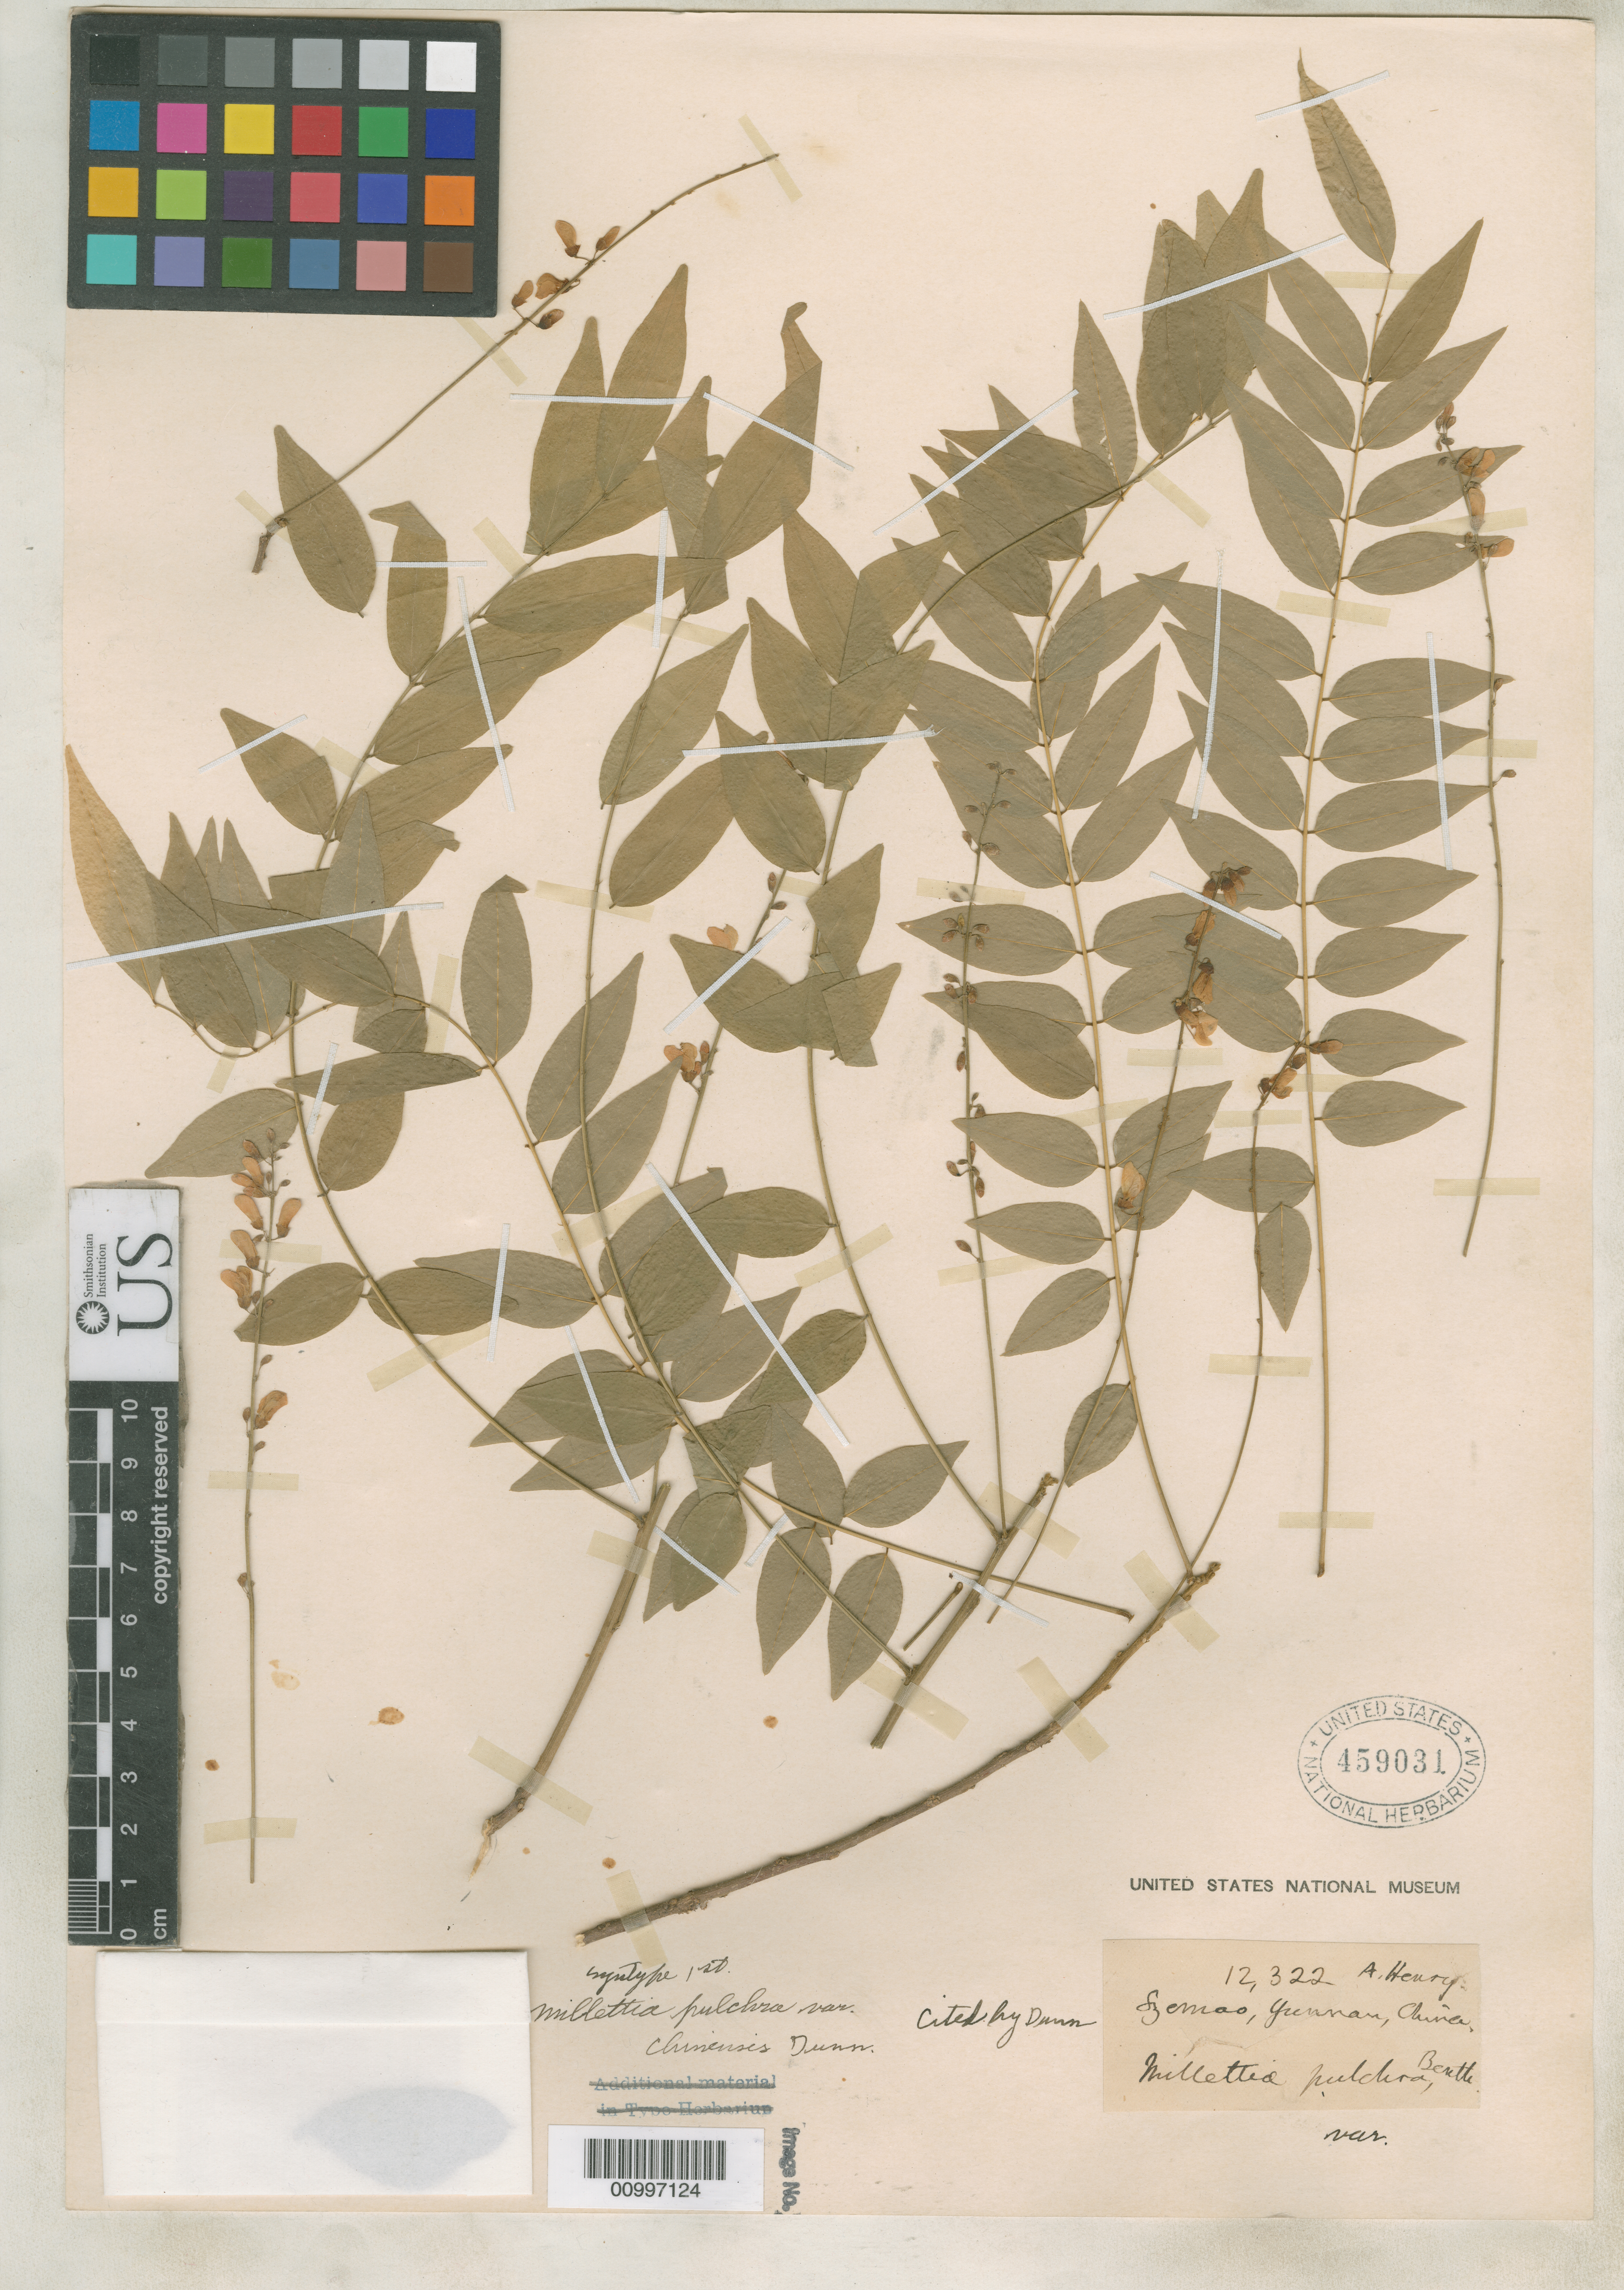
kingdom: Plantae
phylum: Tracheophyta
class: Magnoliopsida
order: Fabales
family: Fabaceae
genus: Millettia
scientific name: Millettia pulchra var. chinensis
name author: Dunn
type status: Isosyntype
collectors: A. Henry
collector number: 12322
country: China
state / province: Yunnan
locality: Szemao.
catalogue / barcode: US 459031